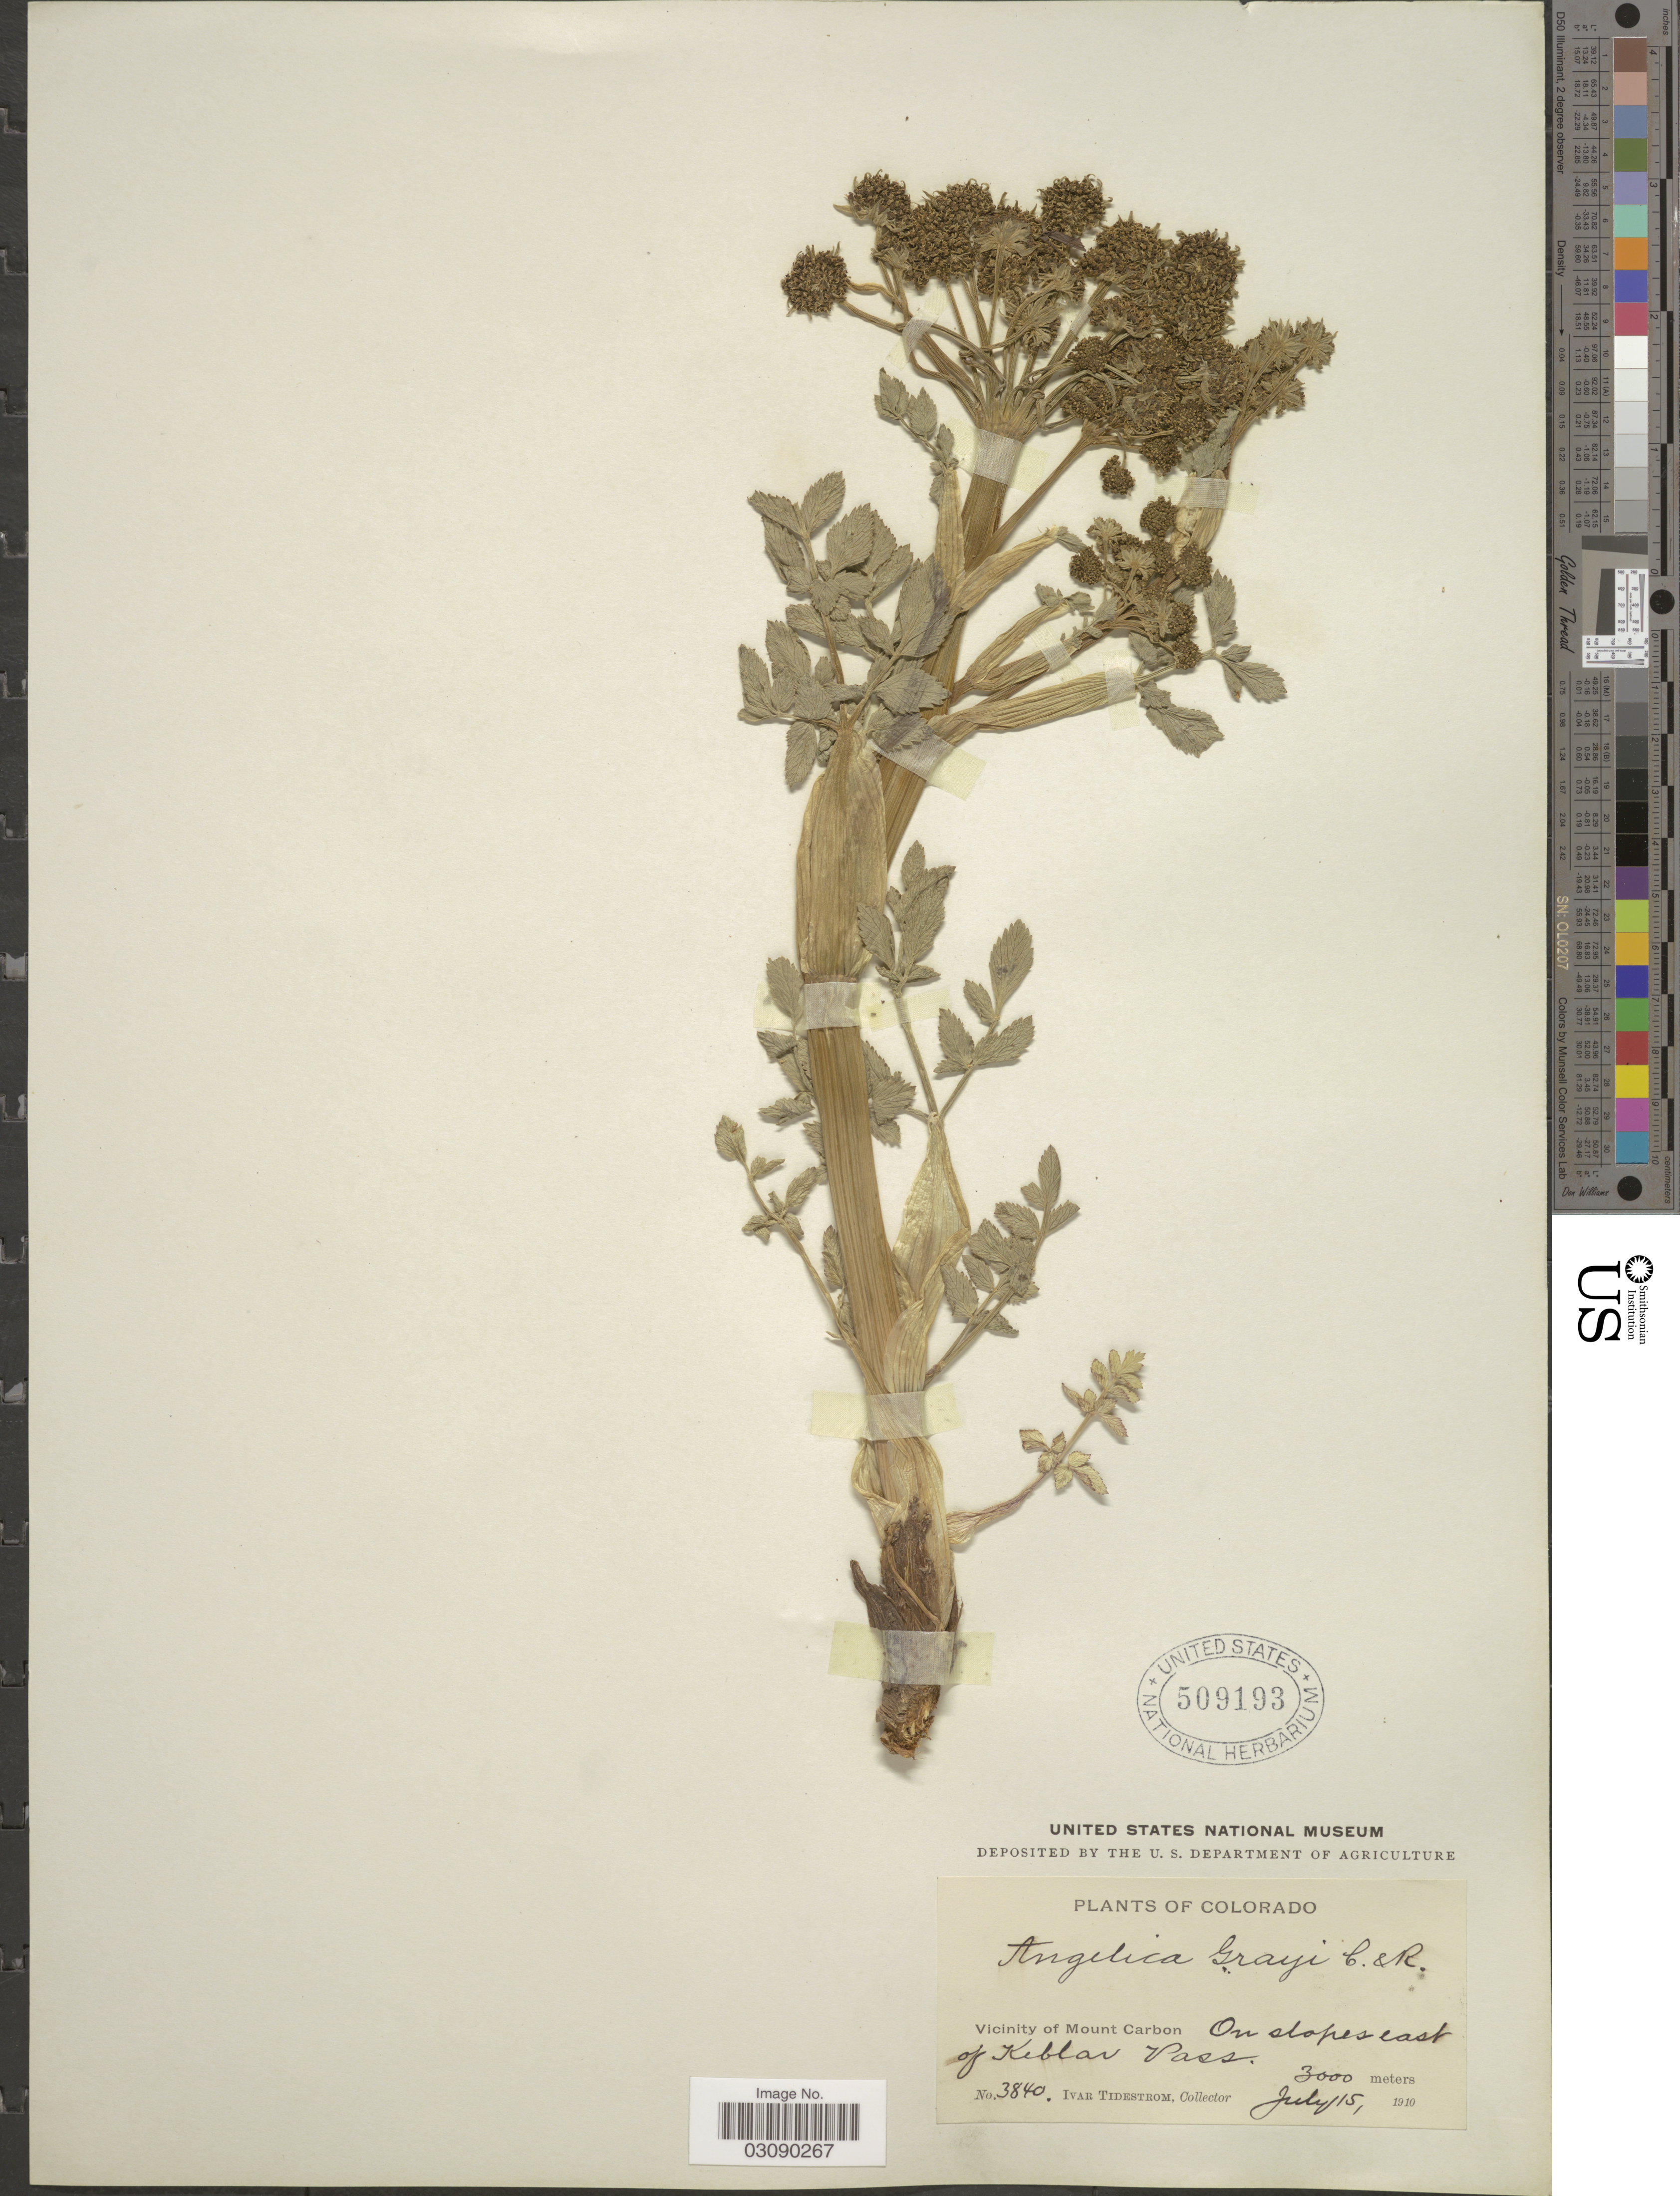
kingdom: Plantae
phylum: Tracheophyta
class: Magnoliopsida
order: Apiales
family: Apiaceae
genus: Angelica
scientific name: Angelica grayi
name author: (J.M. Coult. & Rose) J.M. Coult. & Rose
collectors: I. F. Tidestrom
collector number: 3840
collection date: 1910-07-15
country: United States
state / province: Colorado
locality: Vicinity of Mount Carbon. On slopes east of Keblar Pass.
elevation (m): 3000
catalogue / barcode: US 509193